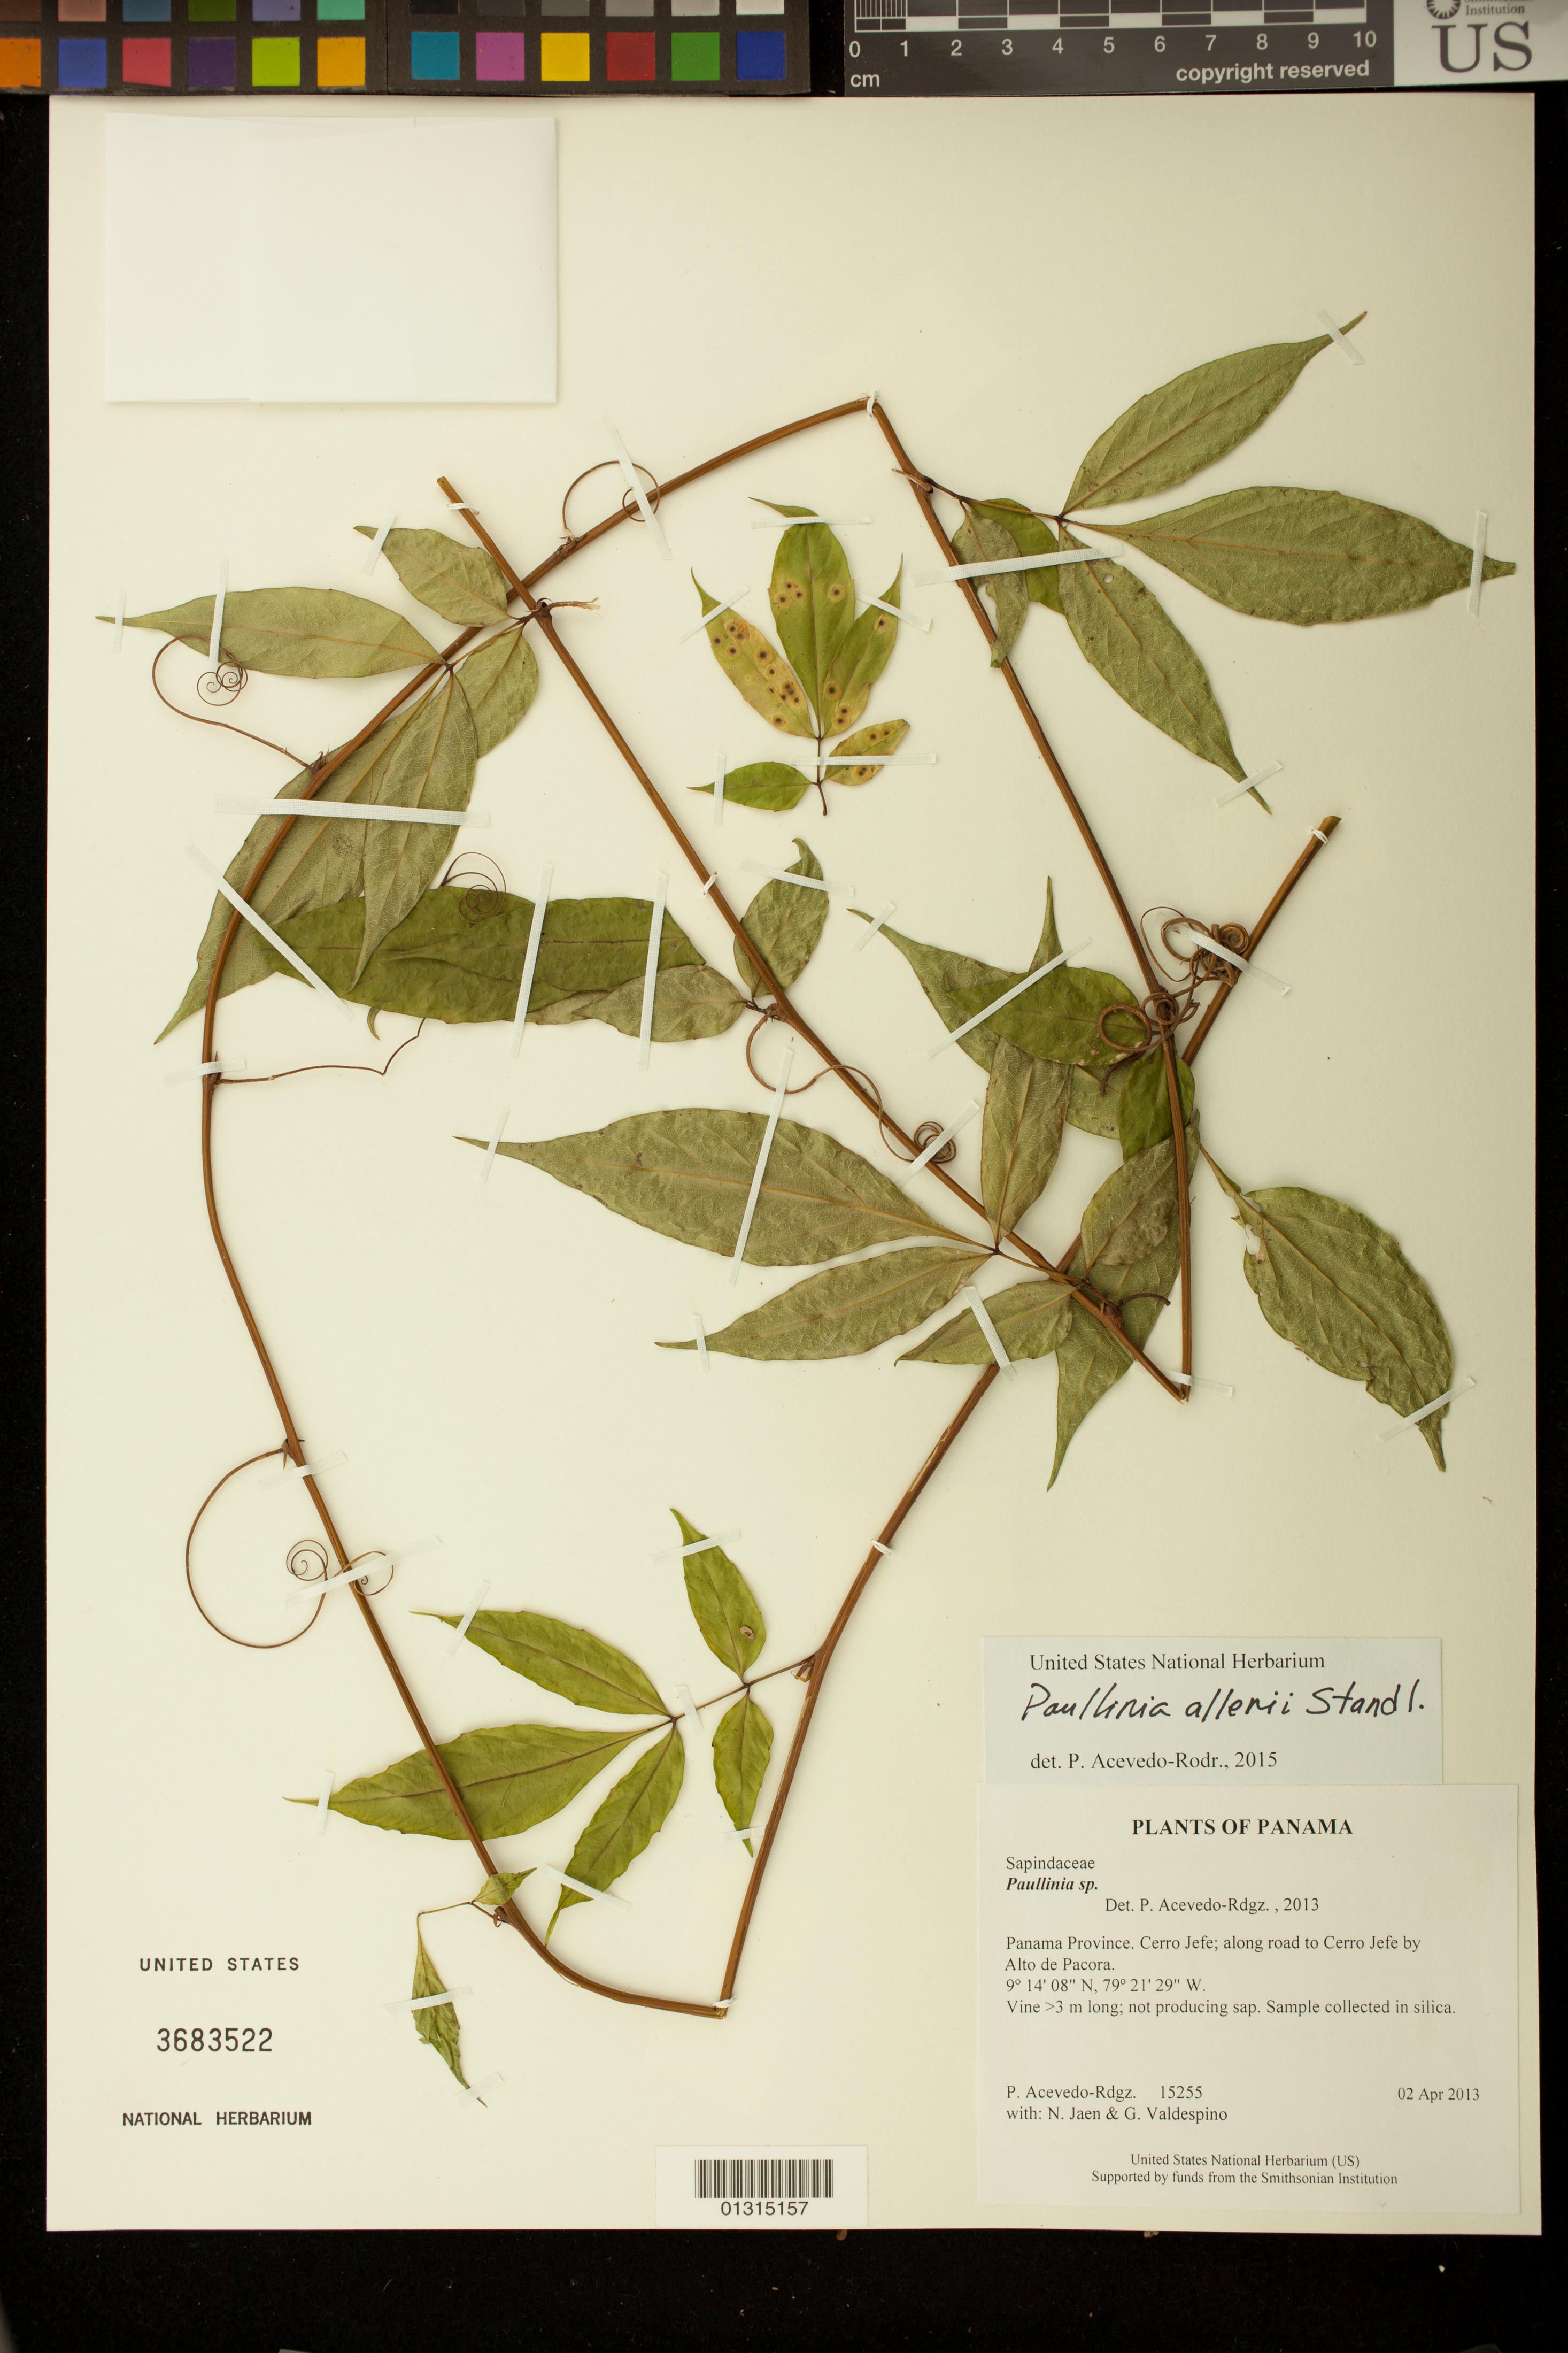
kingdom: Plantae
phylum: Tracheophyta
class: Magnoliopsida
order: Sapindales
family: Sapindaceae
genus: Paullinia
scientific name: Paullinia trisulca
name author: Radlk.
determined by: Acevedo-Rodriguez, P., (US), Smithsonian Institution - National Museum of Natural History (UNITED STATES)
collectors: P. Acevedo-Rodr., N. Jaén & G. Valdespino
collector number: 15255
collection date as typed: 02 Apr 2013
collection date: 2013-04-02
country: Panama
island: Panama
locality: Cerro Jefe; along road to Cerro Jefe by Alto de Pacora.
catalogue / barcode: US 3683522